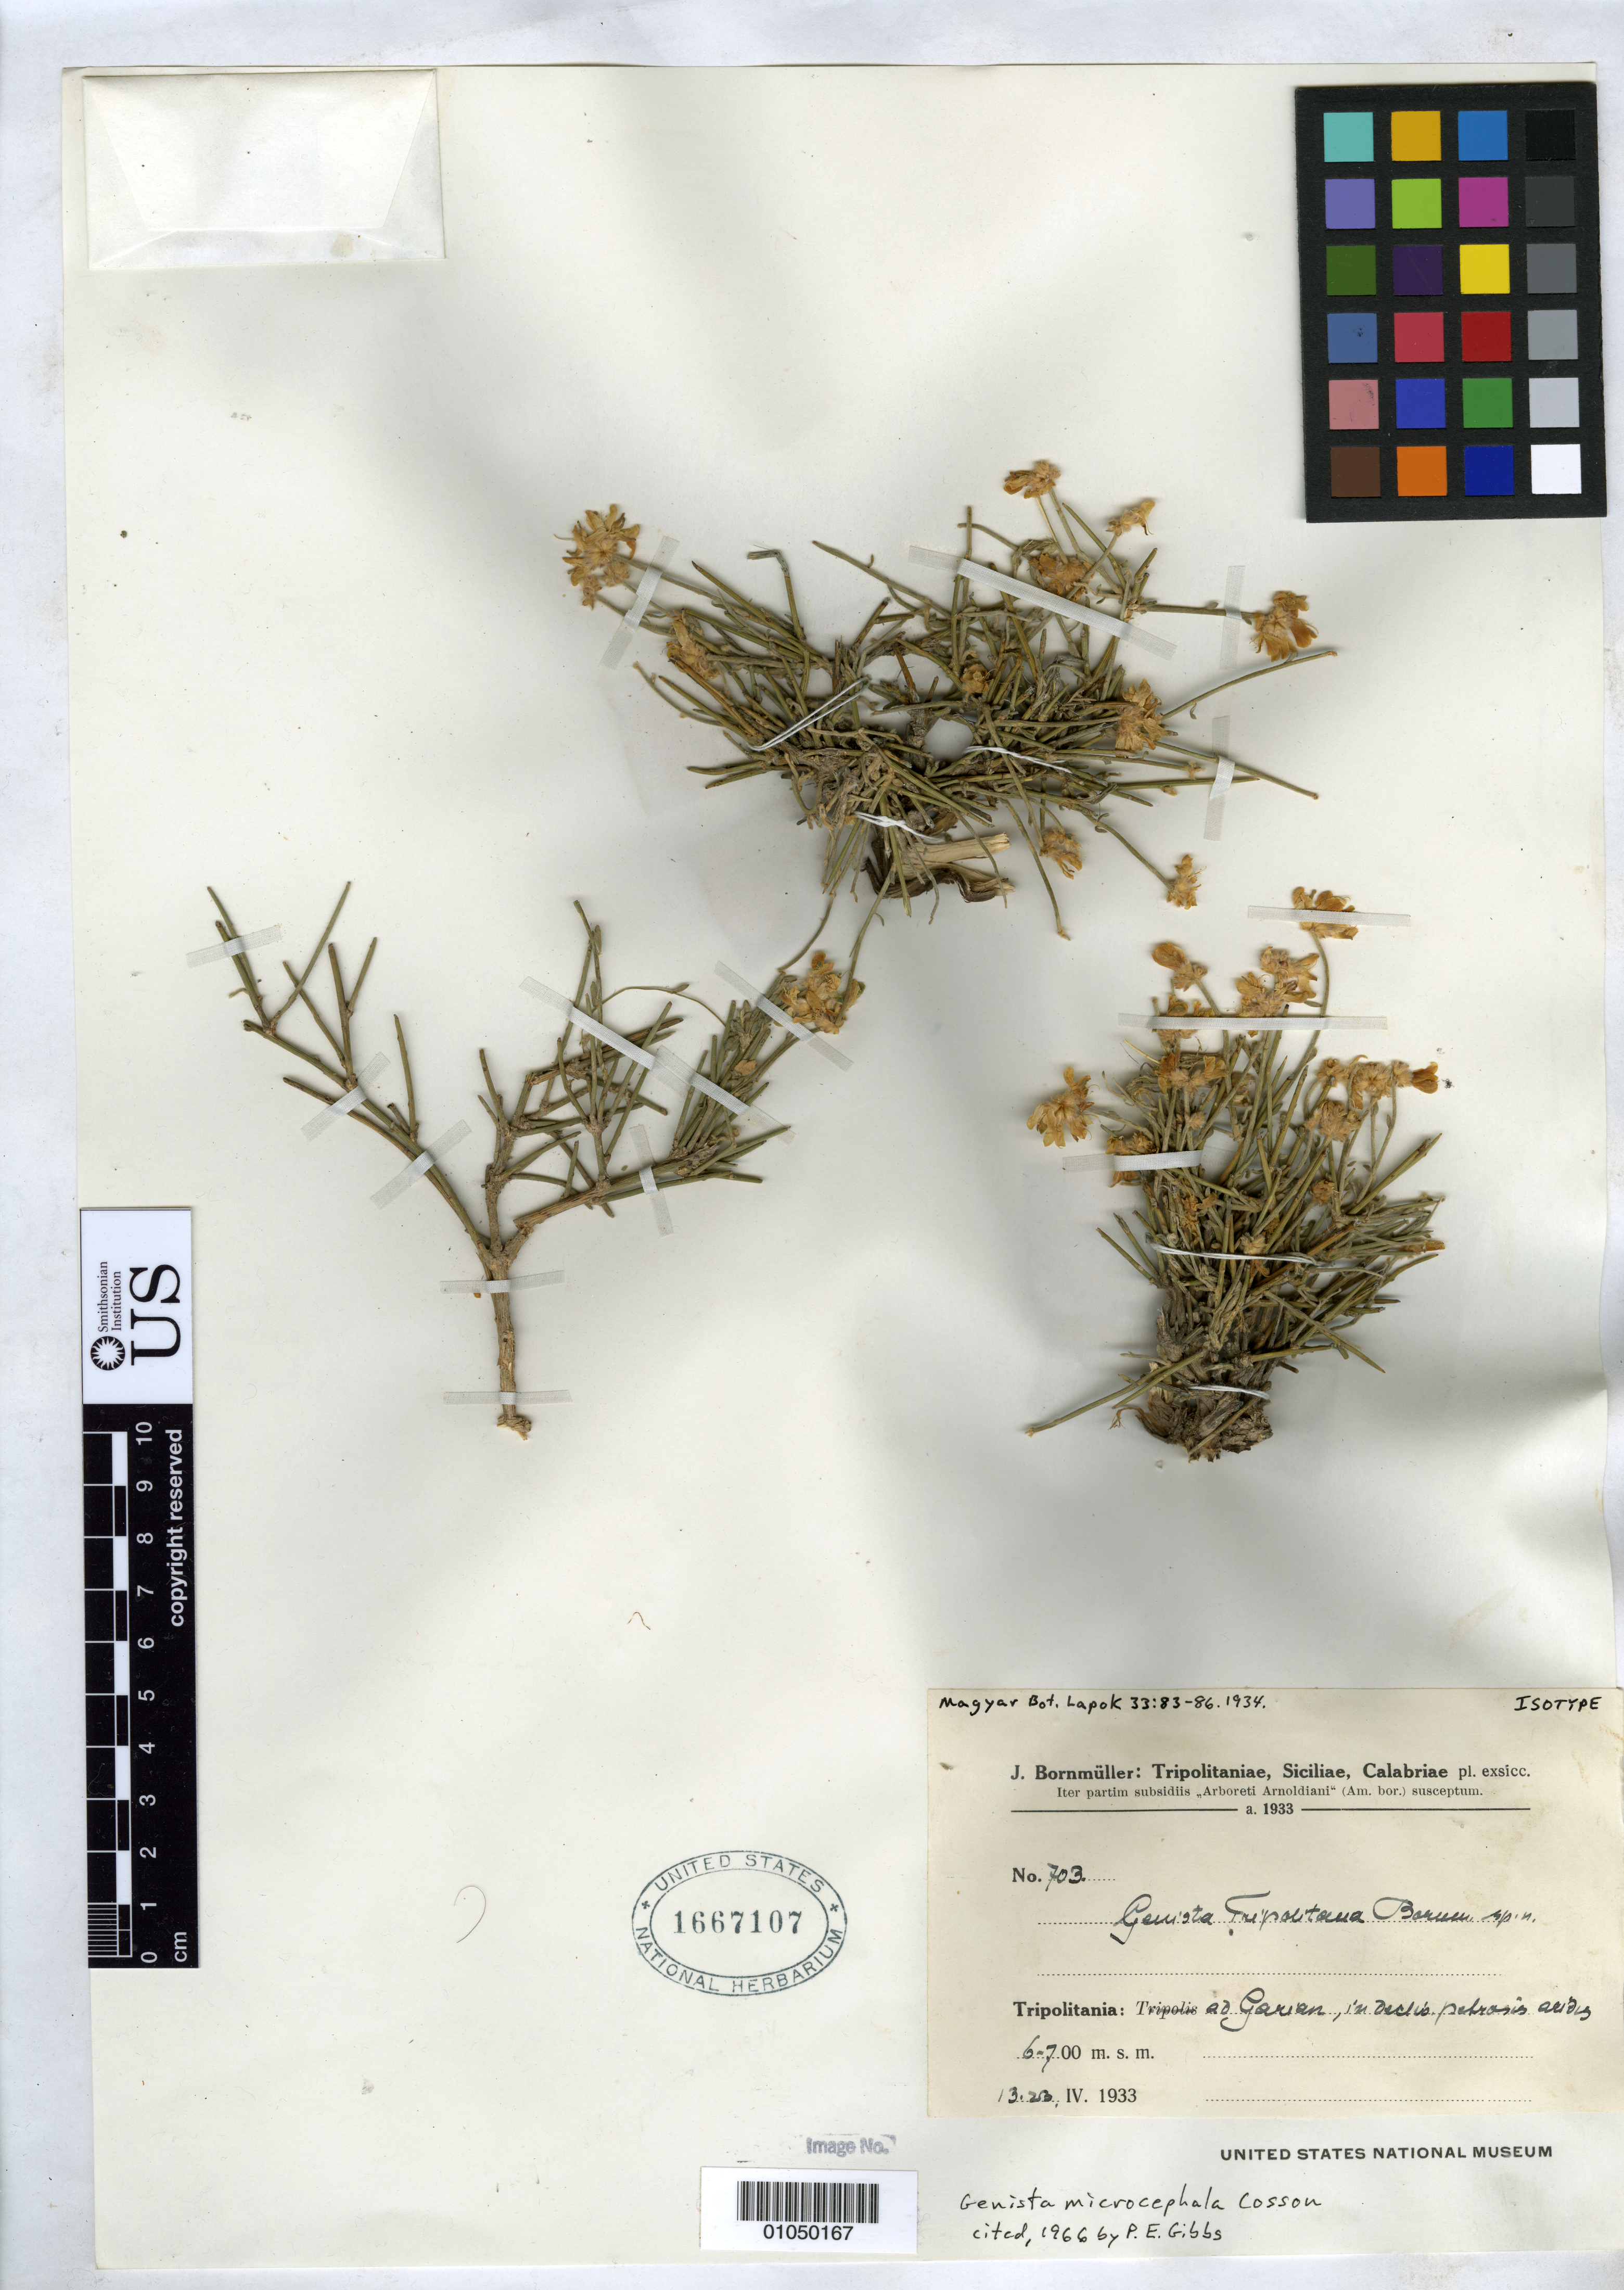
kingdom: Plantae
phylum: Tracheophyta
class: Magnoliopsida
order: Fabales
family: Fabaceae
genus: Genista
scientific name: Genista tripolitana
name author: Bornm.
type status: Isotype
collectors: J. Bornmüller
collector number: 703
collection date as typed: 13 Apr 1933 to 23 Apr 1933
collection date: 1933-04-13/1933-04-23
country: Libya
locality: Tripolitania: ad Garian.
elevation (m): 600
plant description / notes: Currently accepted name as cited by P.E. Gibbs (1966).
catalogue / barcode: US 1667107